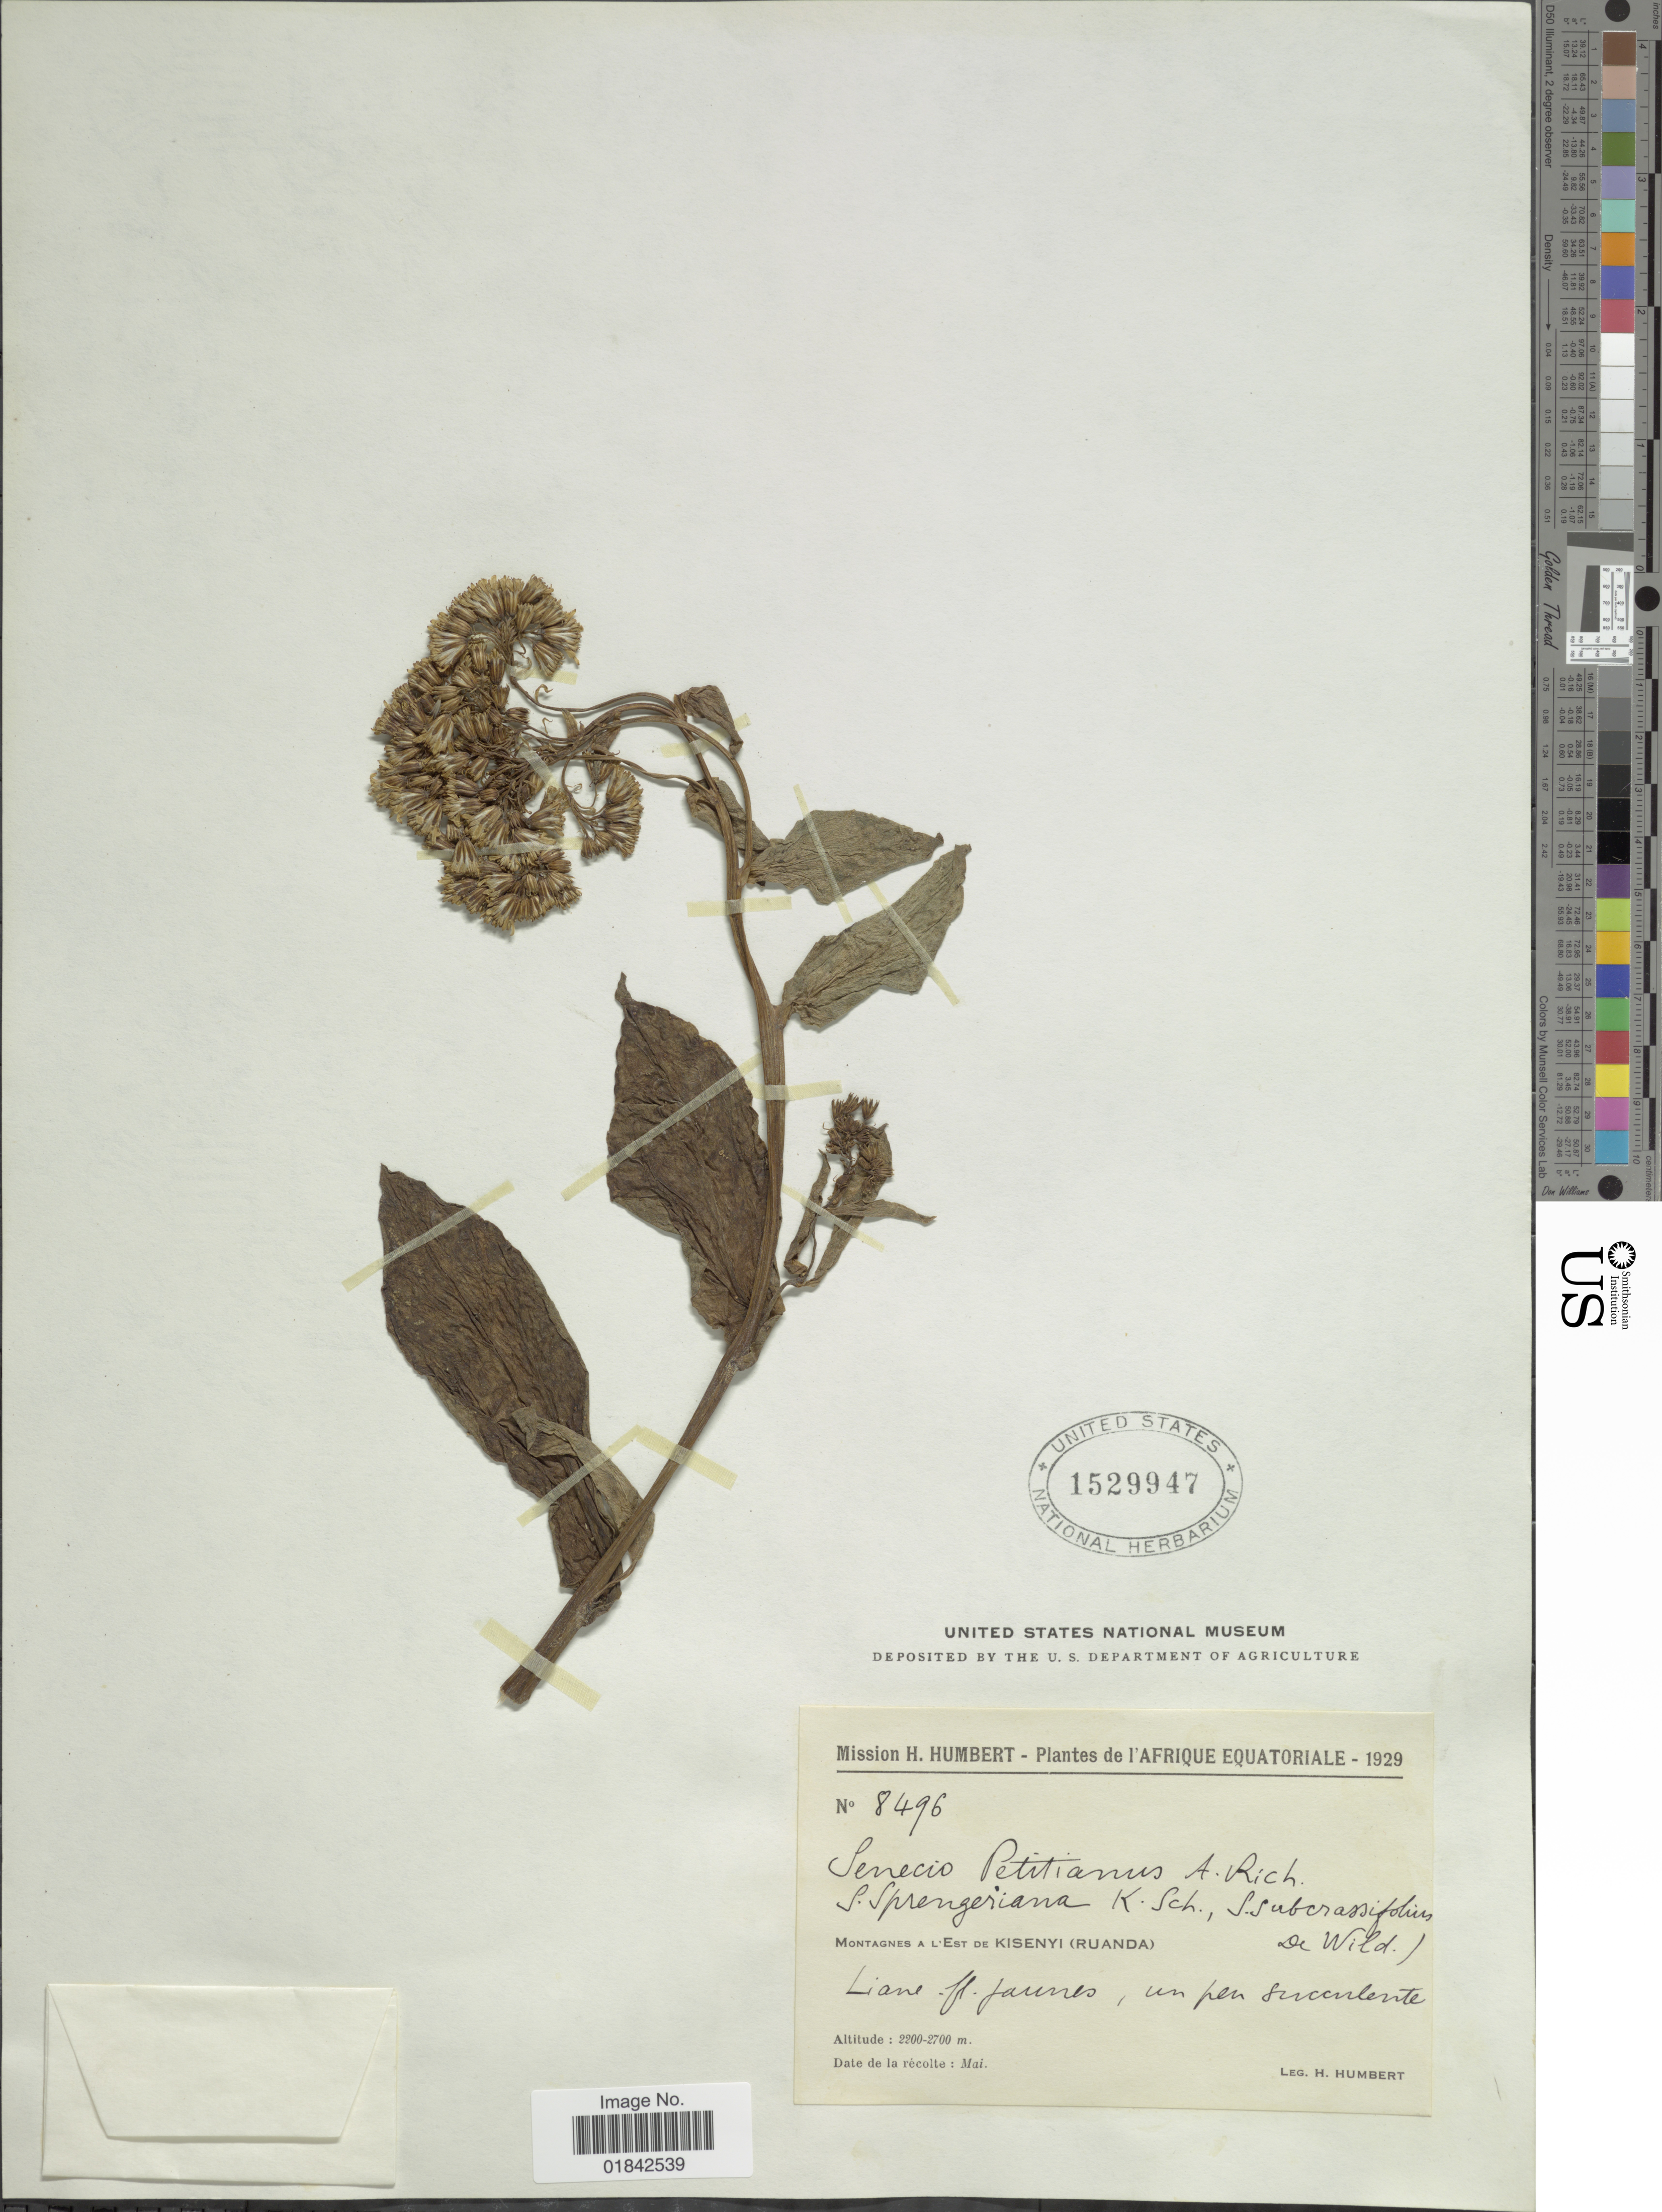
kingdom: Plantae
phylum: Tracheophyta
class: Magnoliopsida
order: Asterales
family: Asteraceae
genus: Senecio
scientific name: Senecio petitianus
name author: A. Rich.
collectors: H. Humbert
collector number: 8496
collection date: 1929-05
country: Rwanda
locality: Afrique Equatoriale. Montagnes a l'Est de Kisenyi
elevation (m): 2200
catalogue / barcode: US 1529947